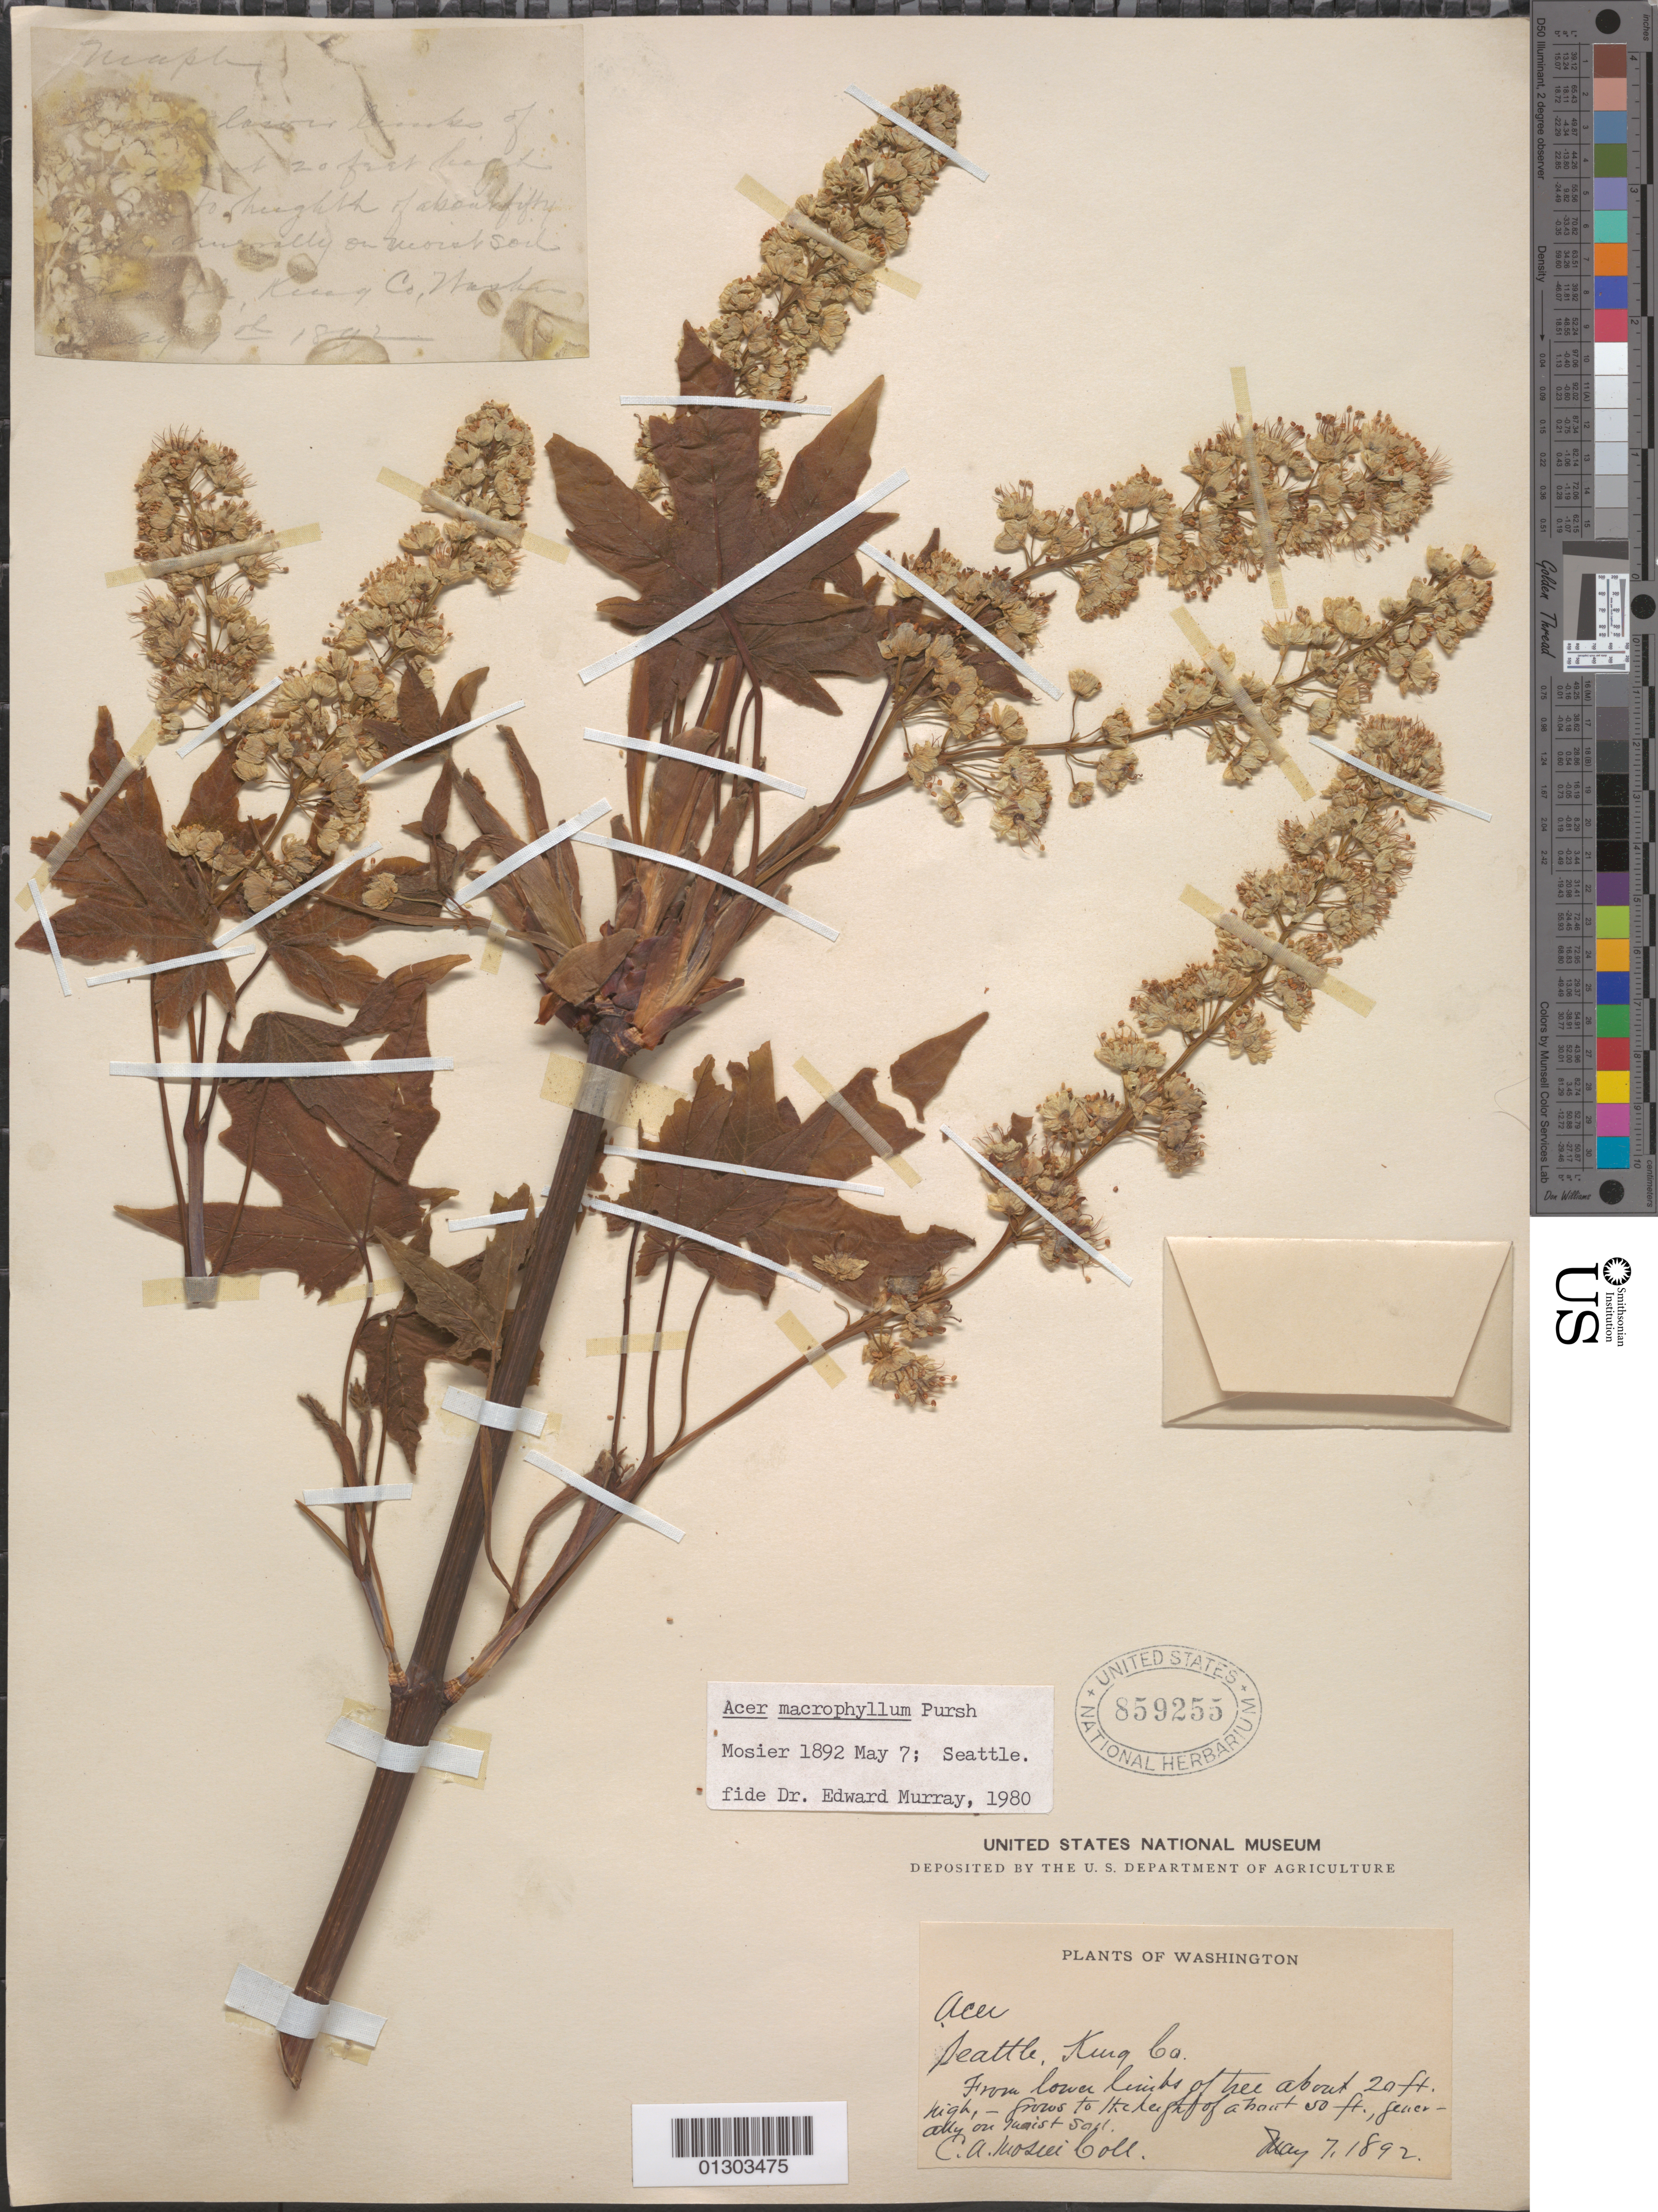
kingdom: Plantae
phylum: Tracheophyta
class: Magnoliopsida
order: Sapindales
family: Sapindaceae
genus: Acer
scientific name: Acer macrophyllum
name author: Pursh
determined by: Murray, Edward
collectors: C. A. Mosier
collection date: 1892-05-07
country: United States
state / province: Washington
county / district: King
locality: King County, Seattle.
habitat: On moist soil.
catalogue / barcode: US 859255